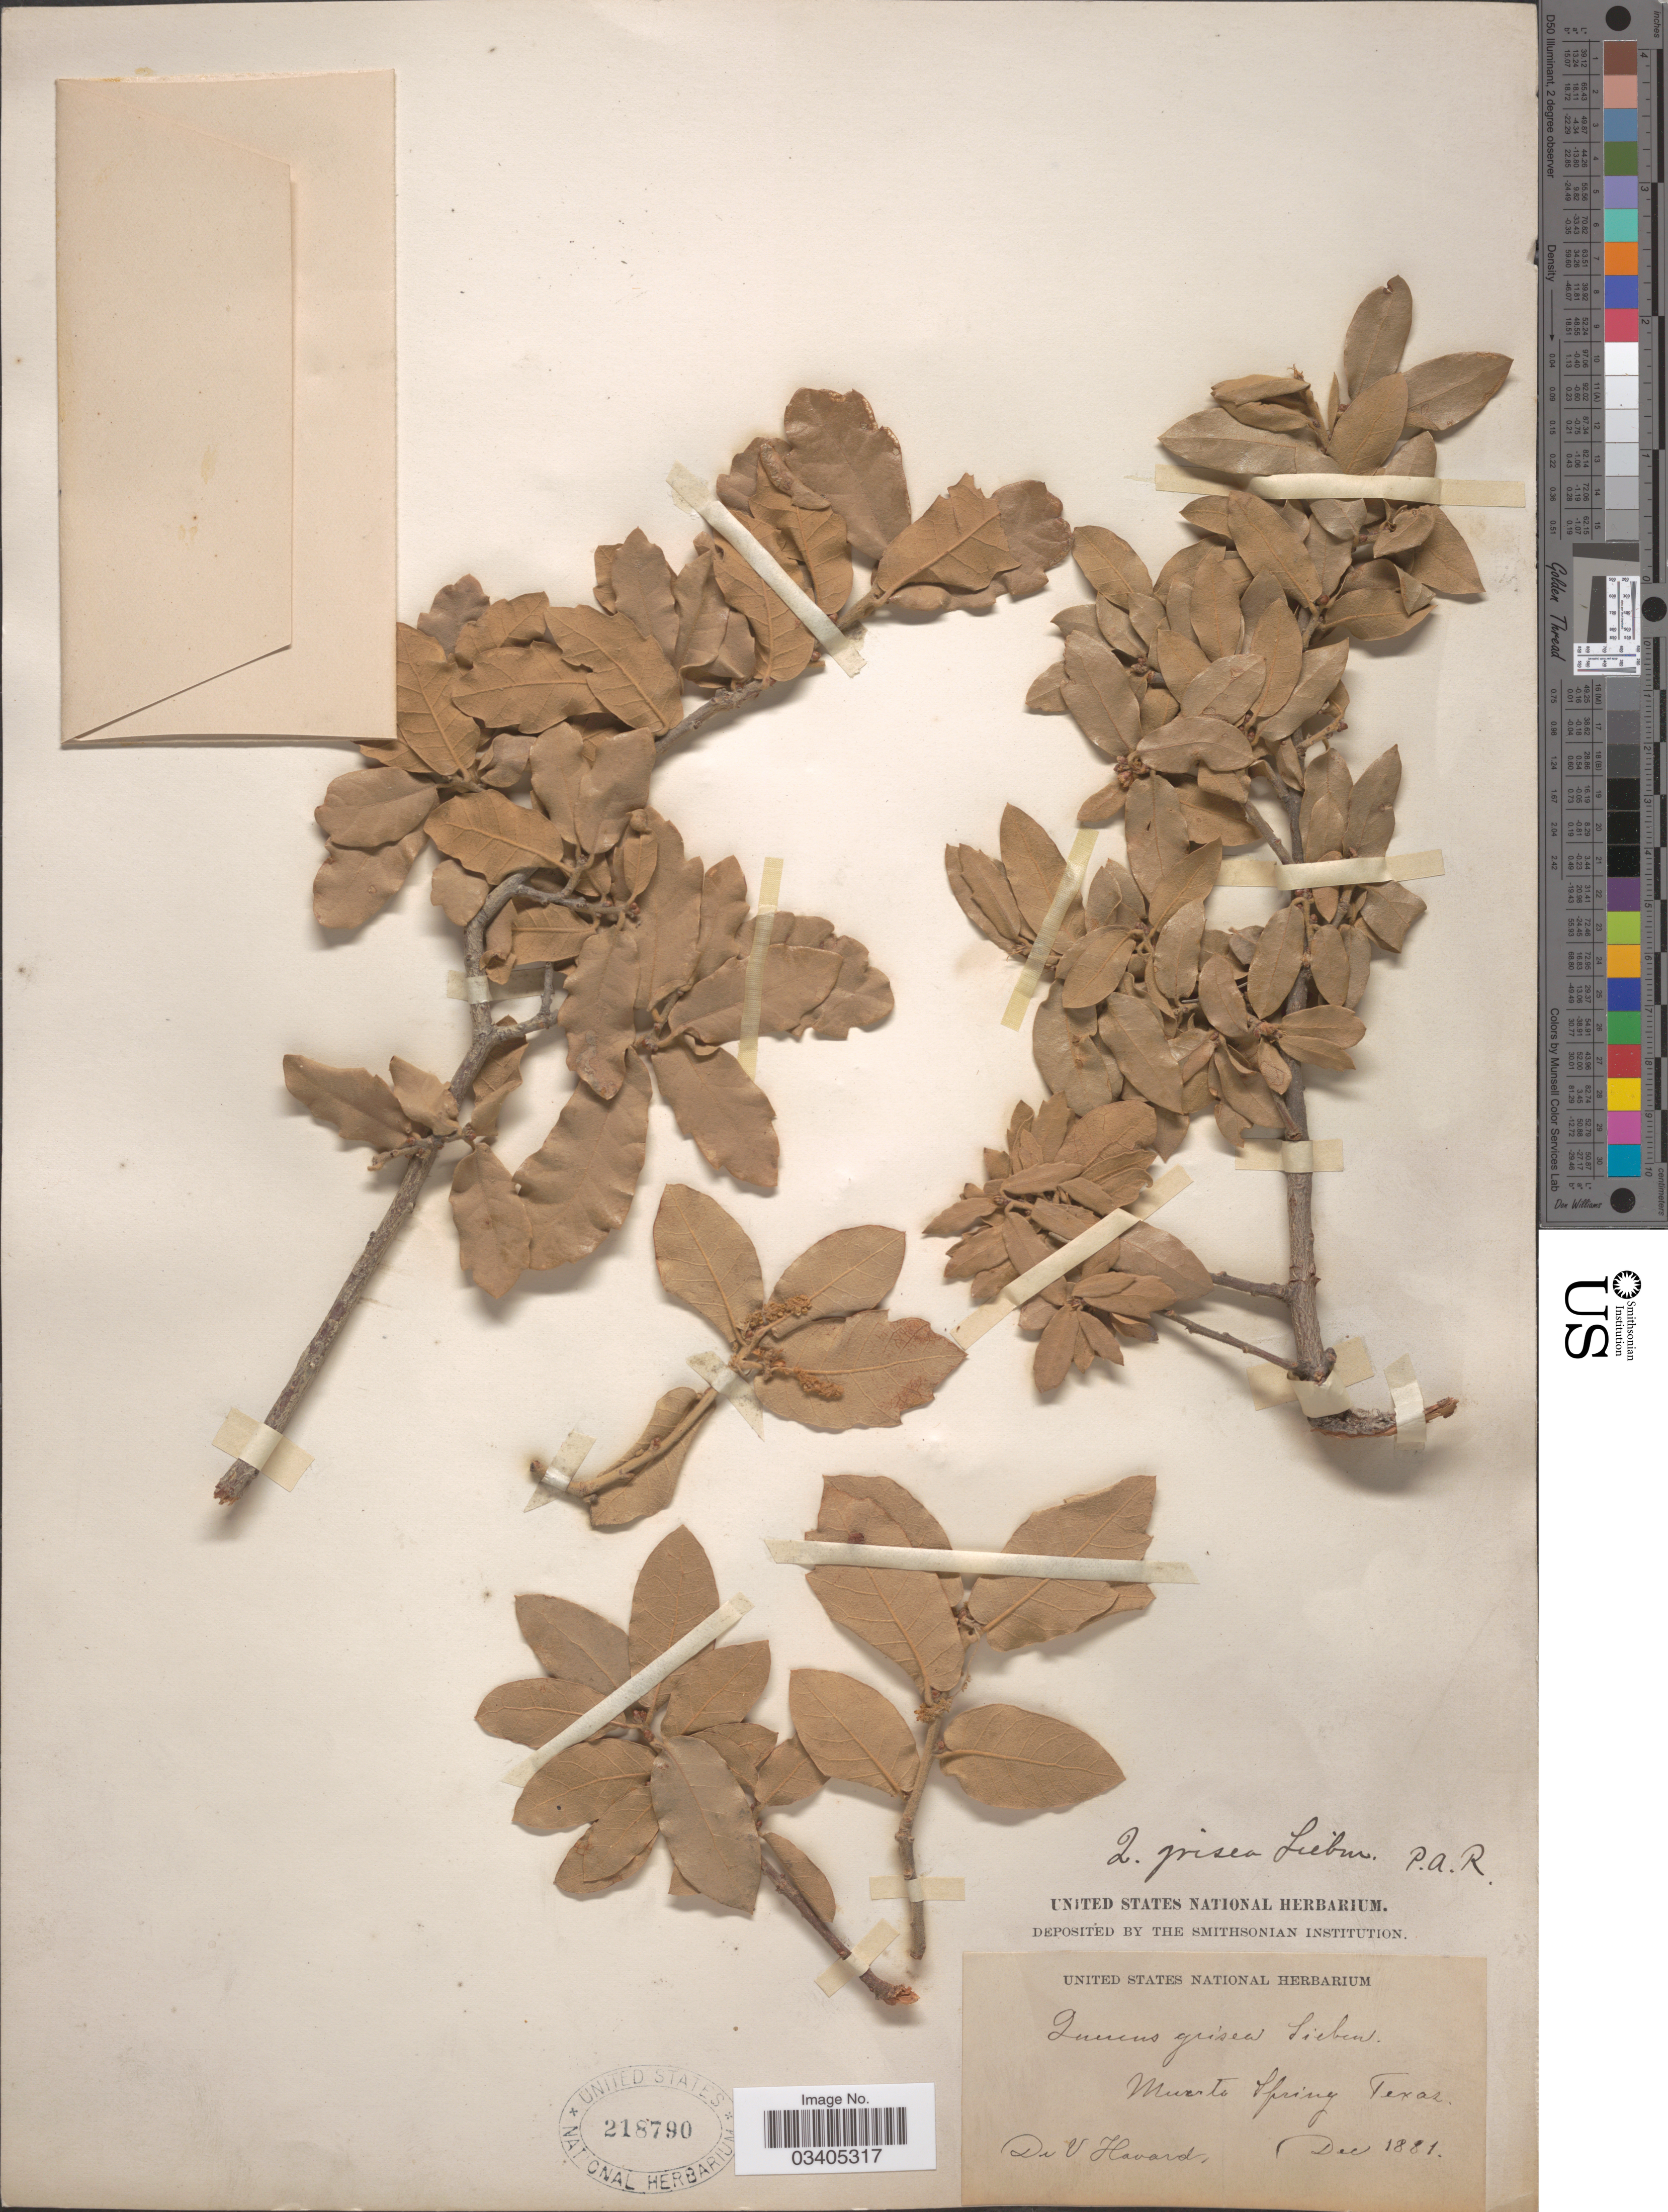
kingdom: Plantae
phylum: Tracheophyta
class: Magnoliopsida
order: Fagales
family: Fagaceae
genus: Quercus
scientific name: Quercus grisea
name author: Liebm.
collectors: V. Havard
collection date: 1881-12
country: United States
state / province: Texas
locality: Muerto Spring.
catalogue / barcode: US 218790